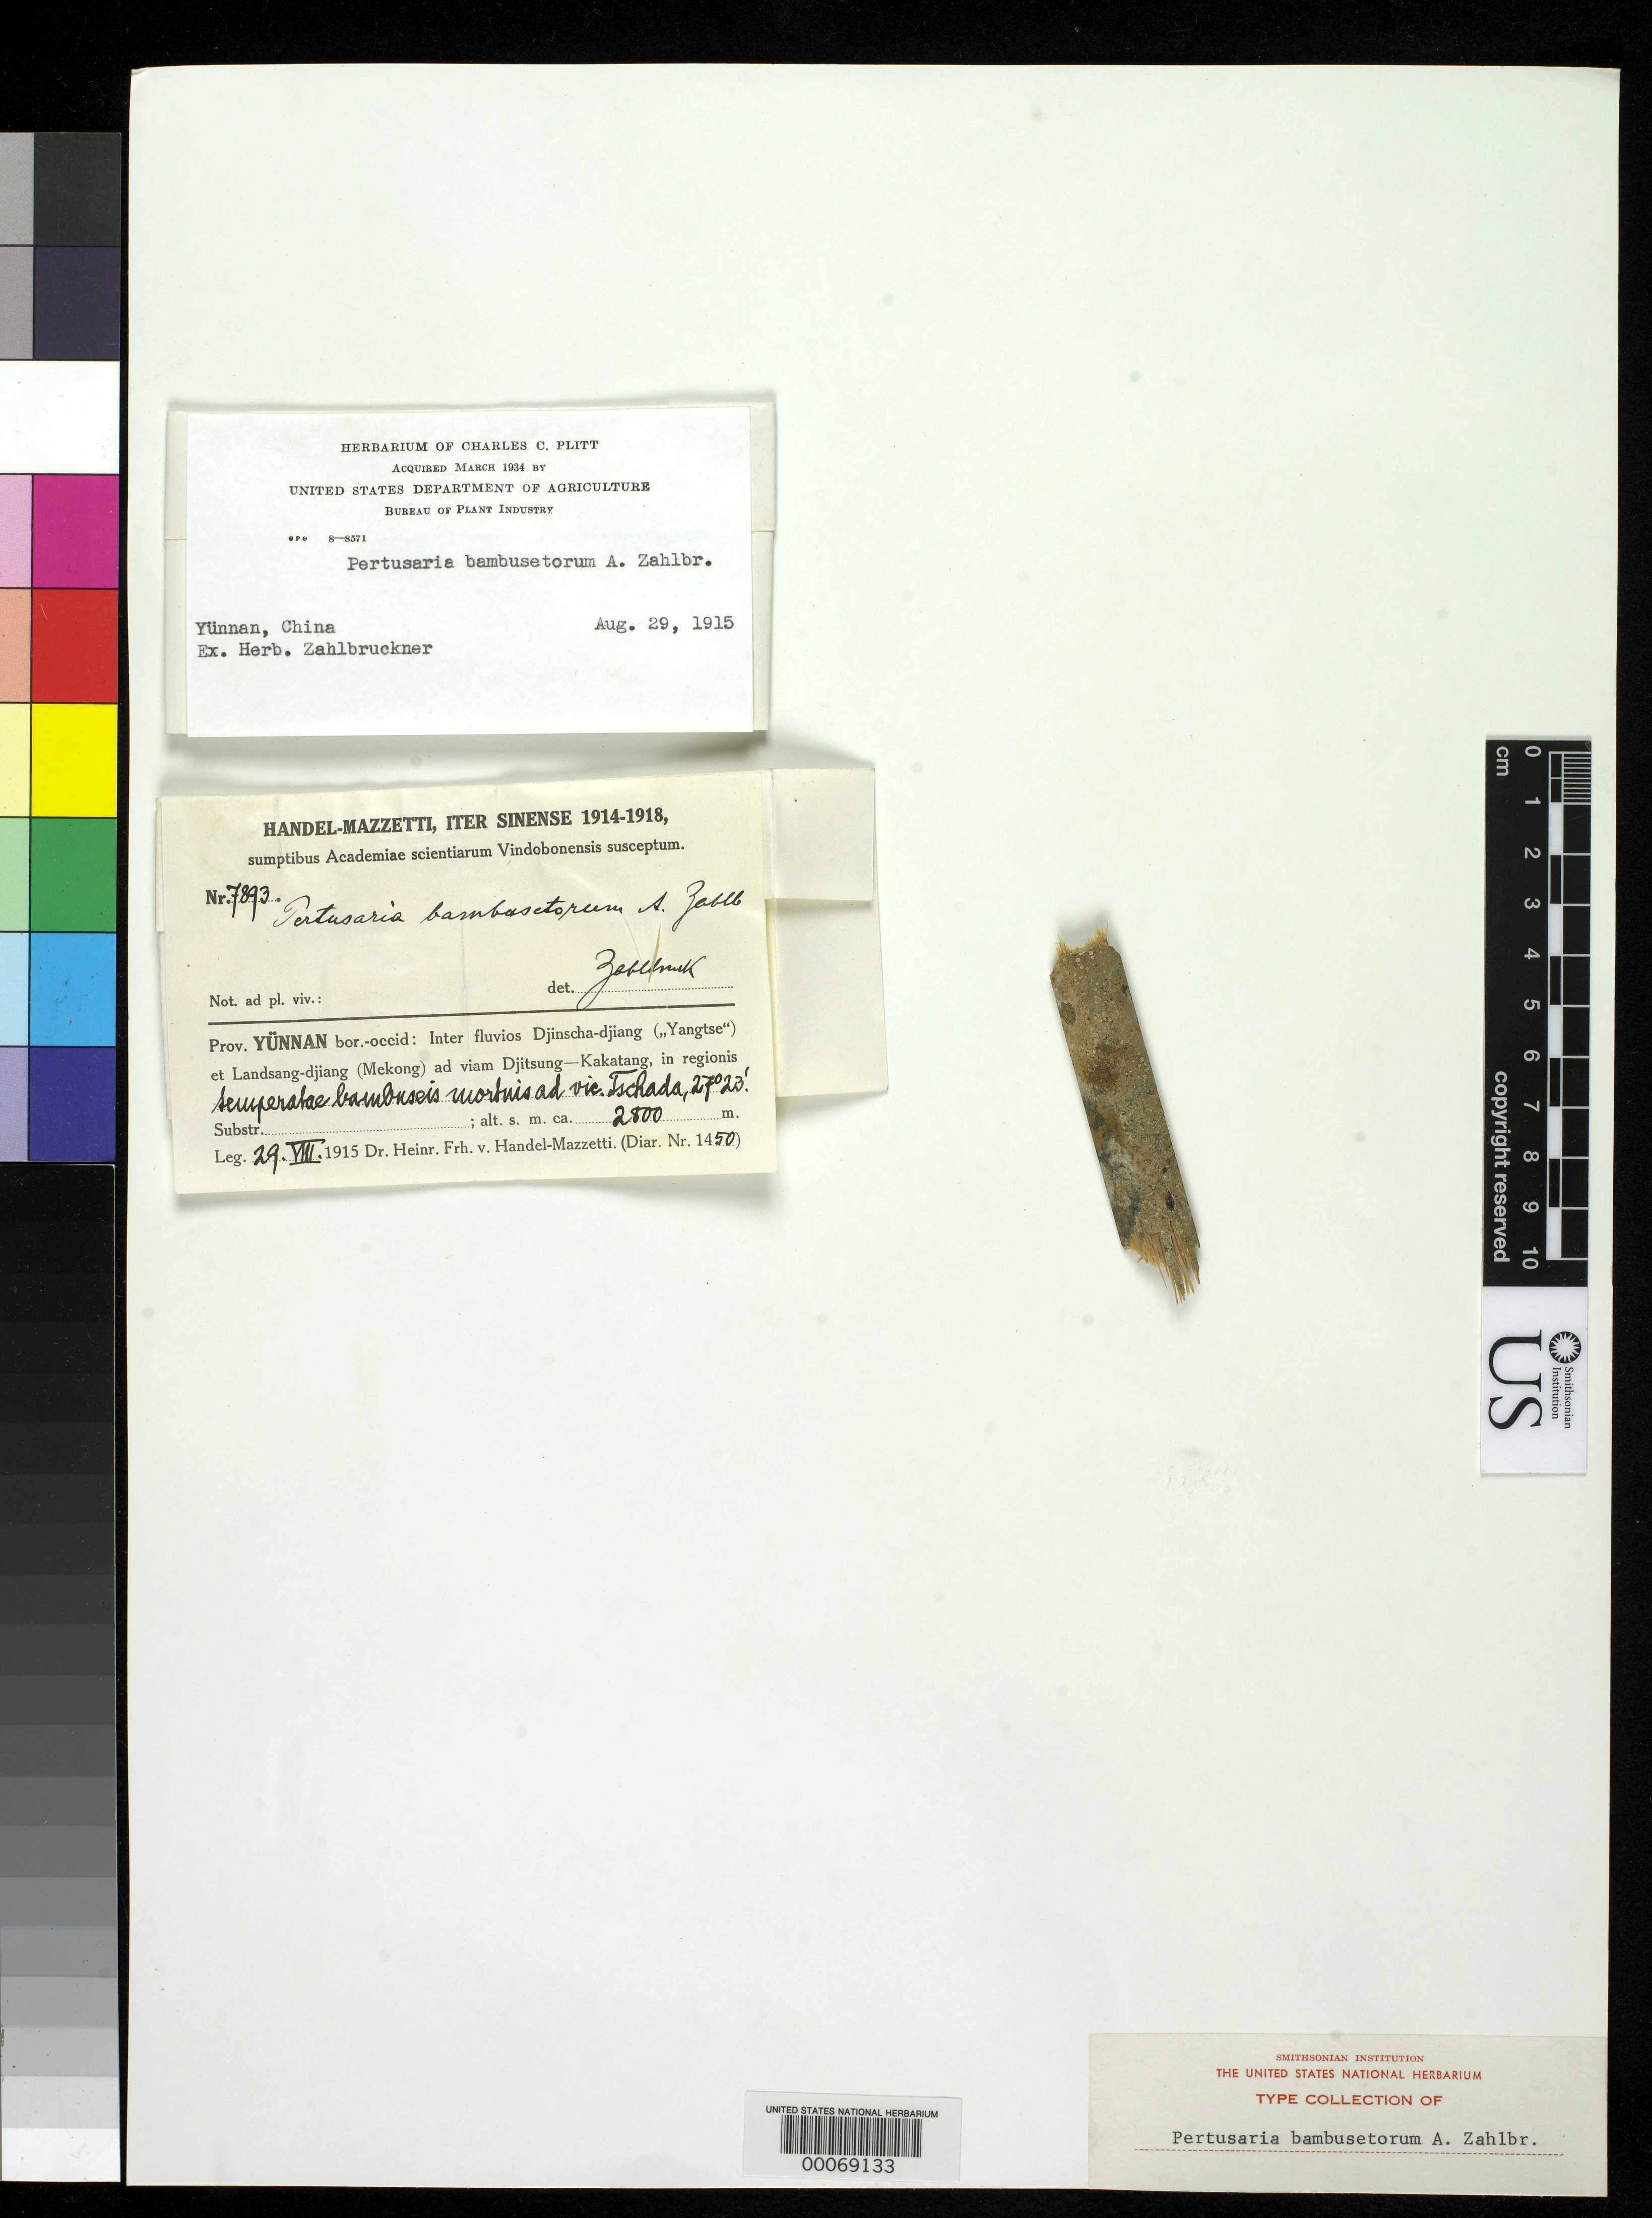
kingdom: Fungi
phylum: Ascomycota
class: Lecanoromycetes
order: Pertusariales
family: Pertusariaceae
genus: Pertusaria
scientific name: Pertusaria bambusetorum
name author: Zahlbr. in Hand.-Mazz.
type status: Isotype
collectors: H. Handel-Mazzetti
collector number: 7893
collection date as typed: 29 Aug 1915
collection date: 1915-08-29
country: China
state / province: Yunnan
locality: Djinscha-djiang (Yangtse) et Landsang-djiang (Mekong) ad viam Djitsung-Kakatang. [Djinscha-djiang (Yangtse) and Landsang-djiang (Mekong) along road to Djitsung-Kakatang.]